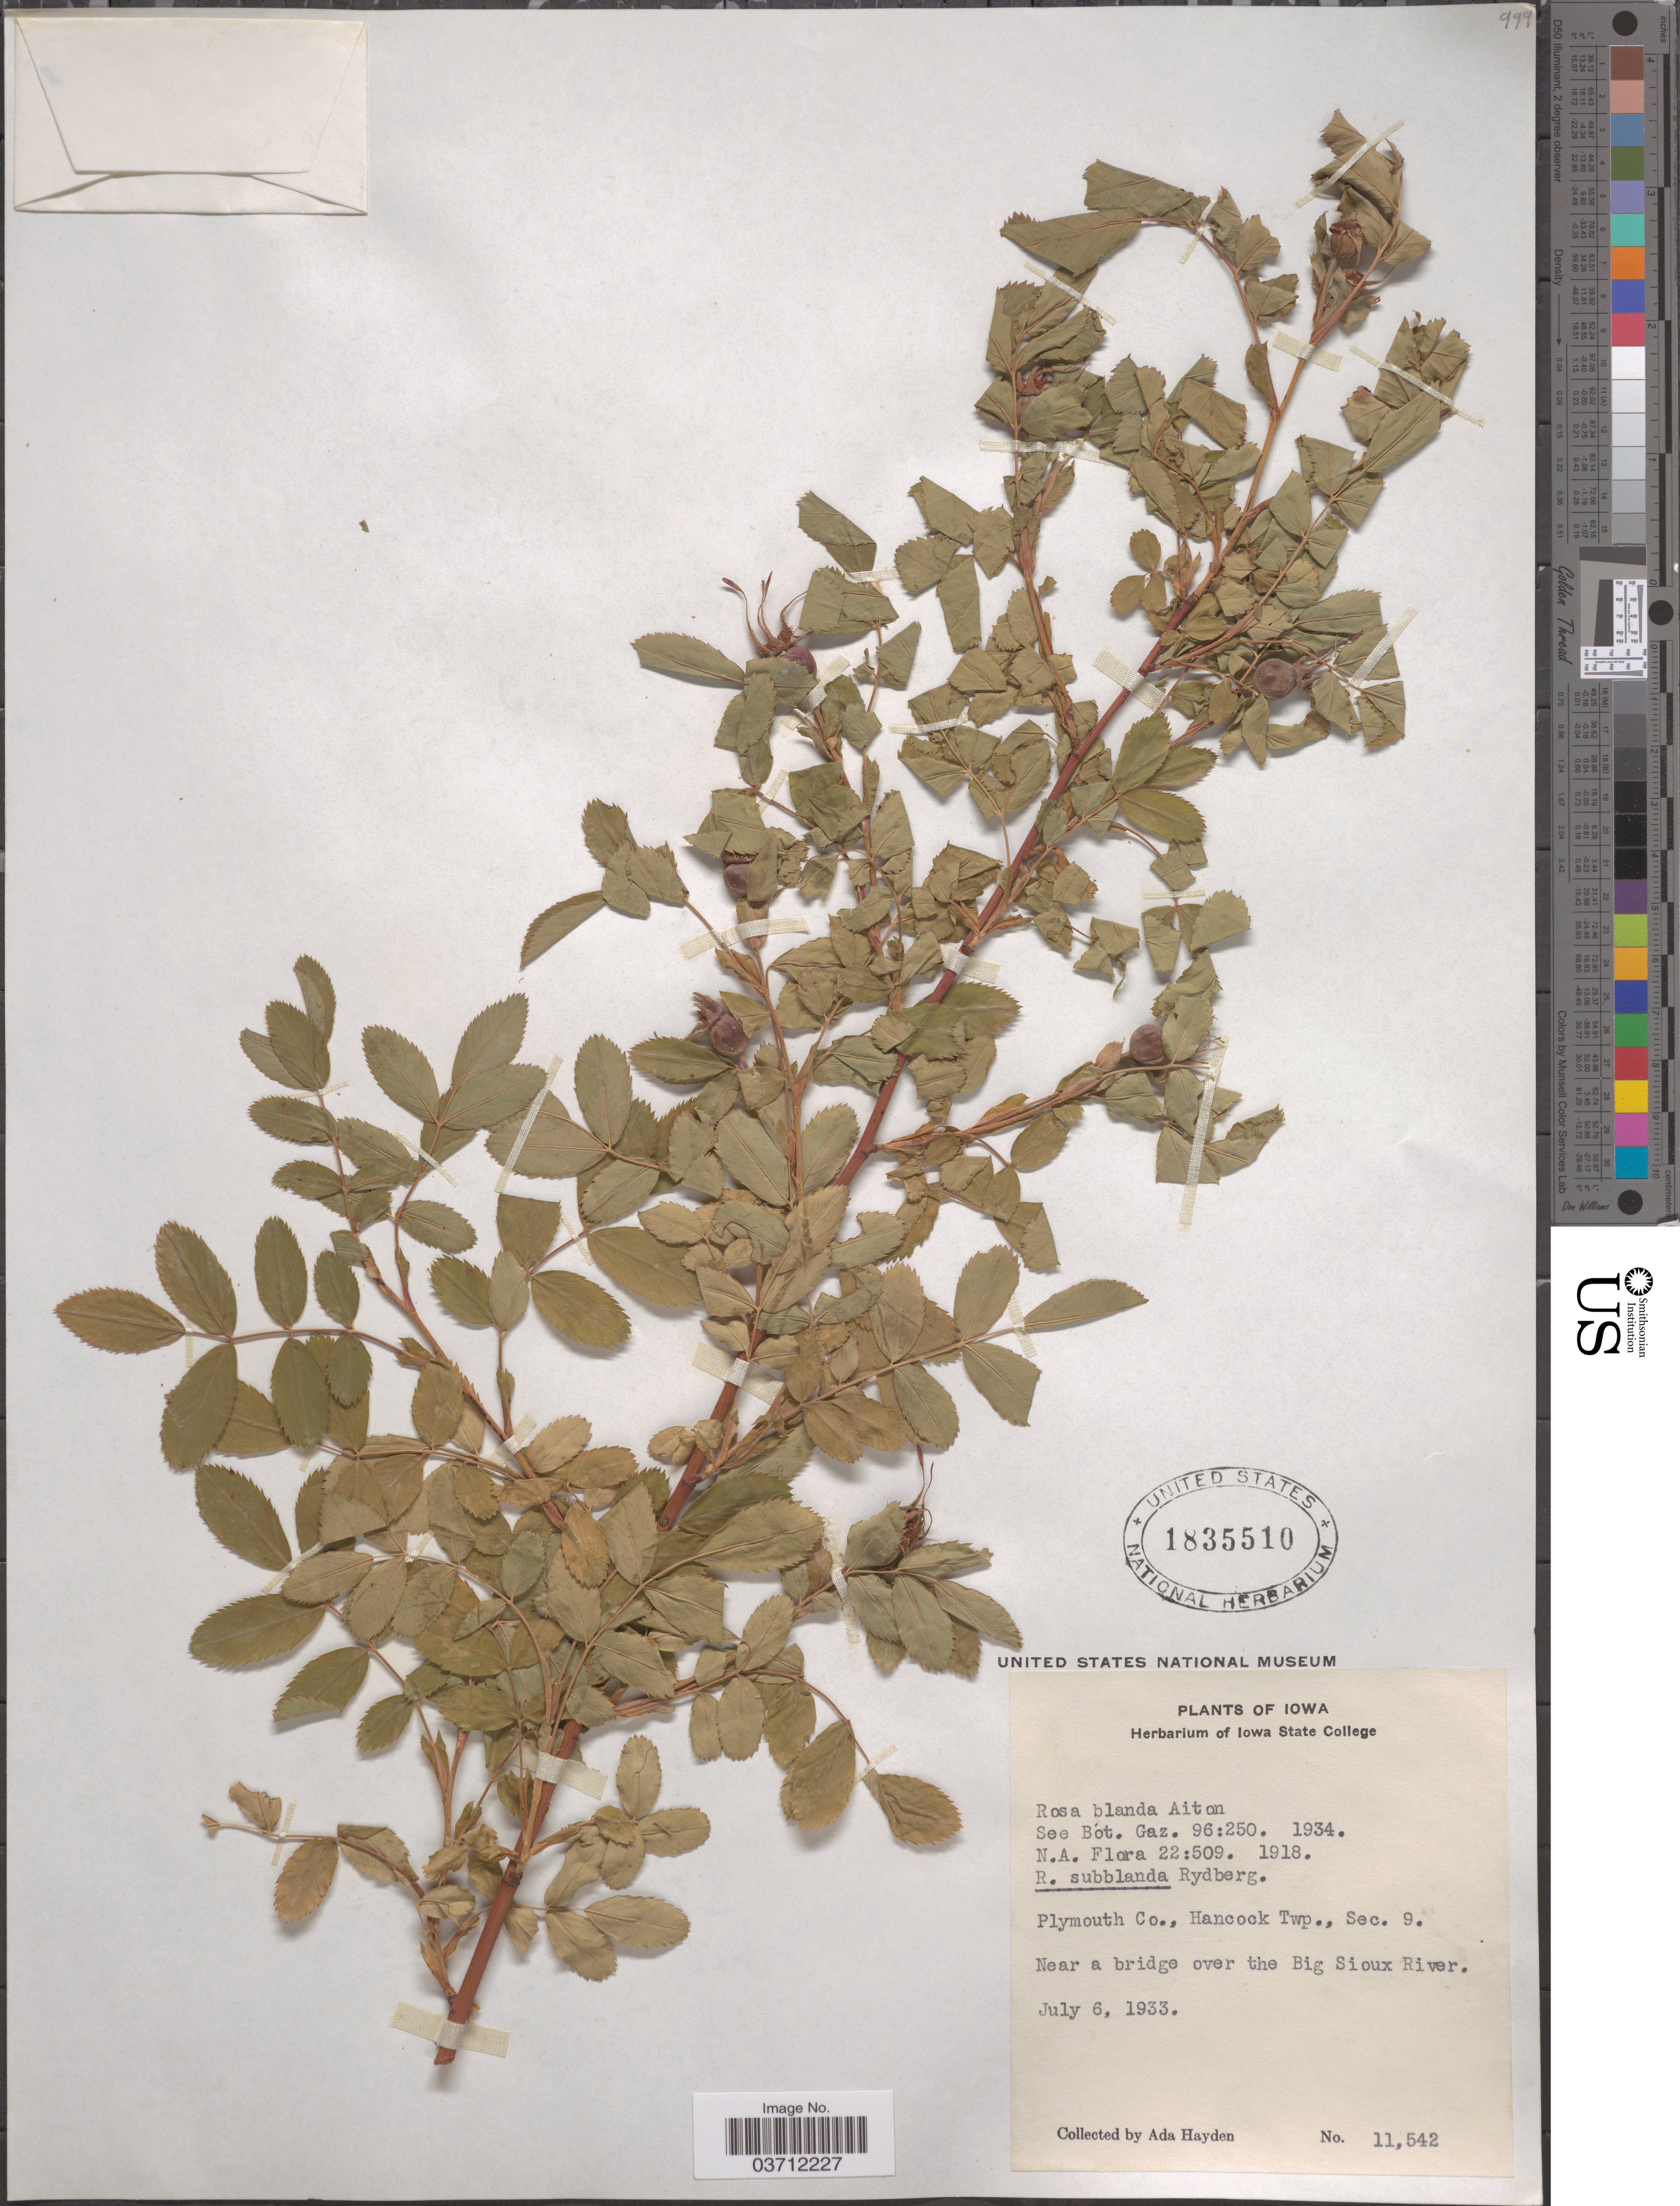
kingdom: Plantae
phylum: Tracheophyta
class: Magnoliopsida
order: Rosales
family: Rosaceae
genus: Rosa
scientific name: Rosa blanda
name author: Aiton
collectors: Ada Hayden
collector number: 11542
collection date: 1933-07-06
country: United States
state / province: Iowa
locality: Plymouth Co., Hancock Twp., Sec. 9. Near a bridge over the Big Sioux River.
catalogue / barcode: US 1835510